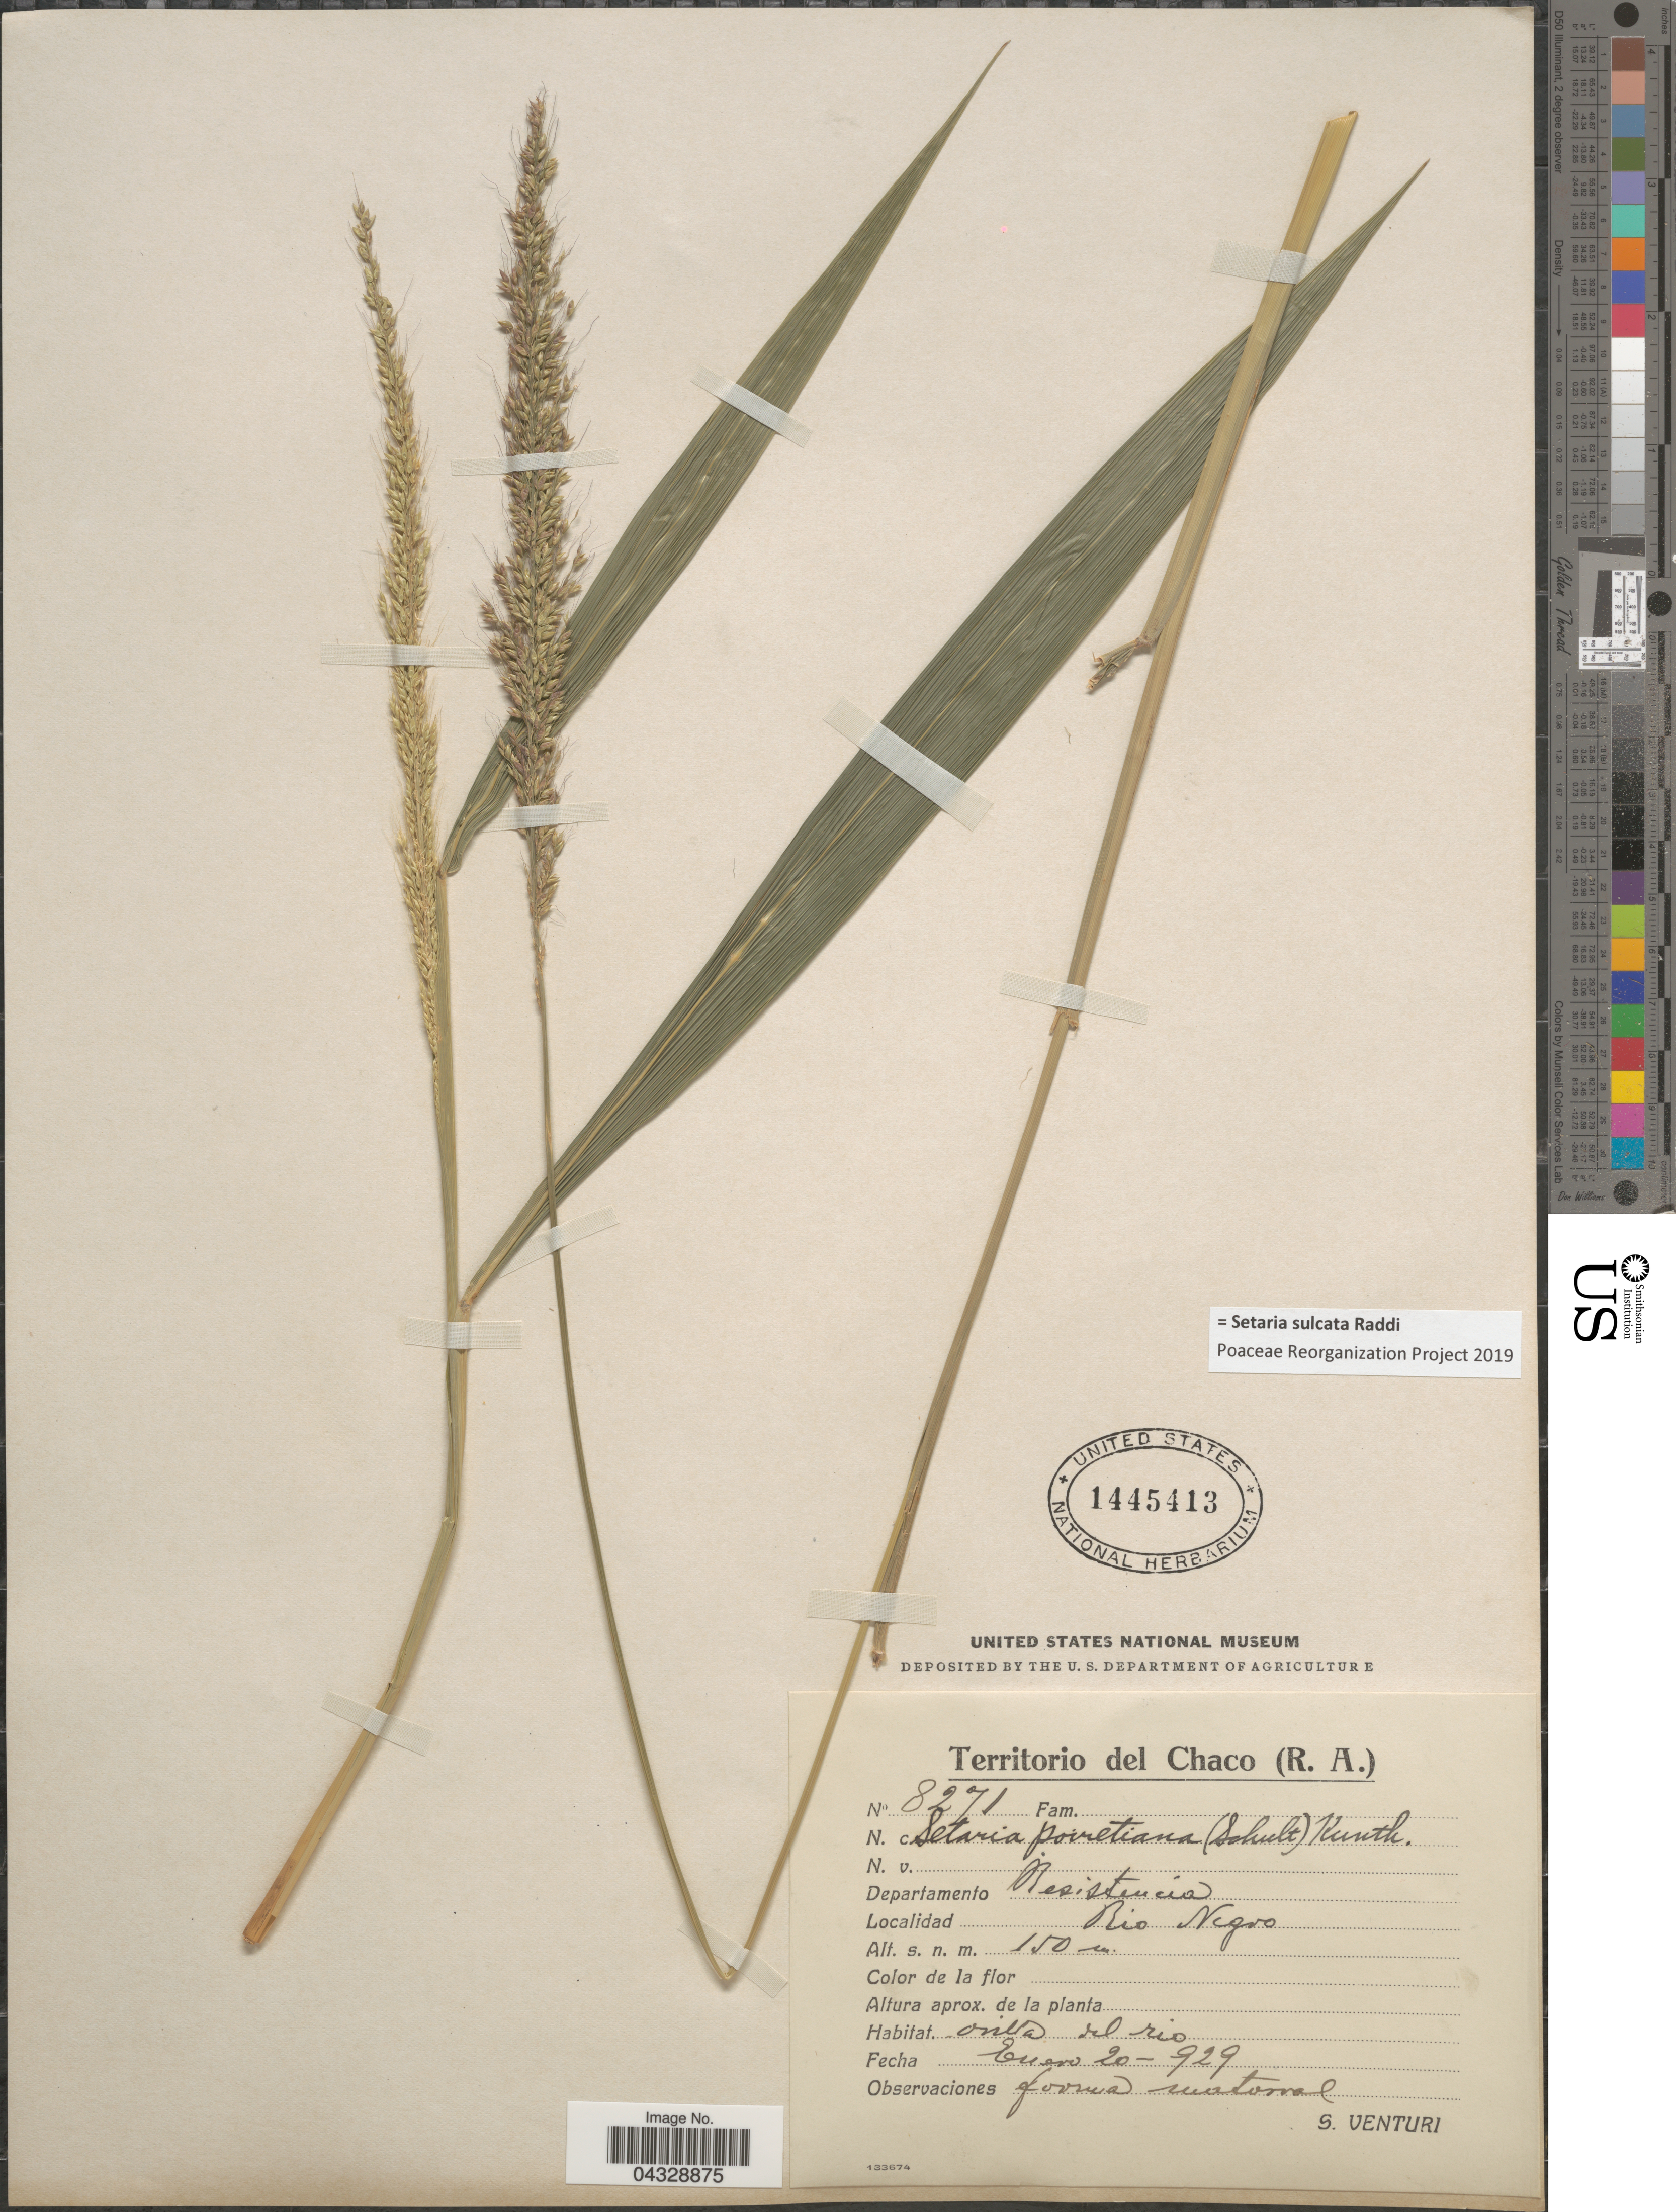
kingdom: Plantae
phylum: Tracheophyta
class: Liliopsida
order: Poales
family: Poaceae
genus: Setaria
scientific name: Setaria sulcata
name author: Raddi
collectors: S. Venturi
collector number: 8271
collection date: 1929-01-20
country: Argentina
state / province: Chaco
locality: Departamento Resistencia. Rio Negro.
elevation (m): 150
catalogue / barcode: US 1445413